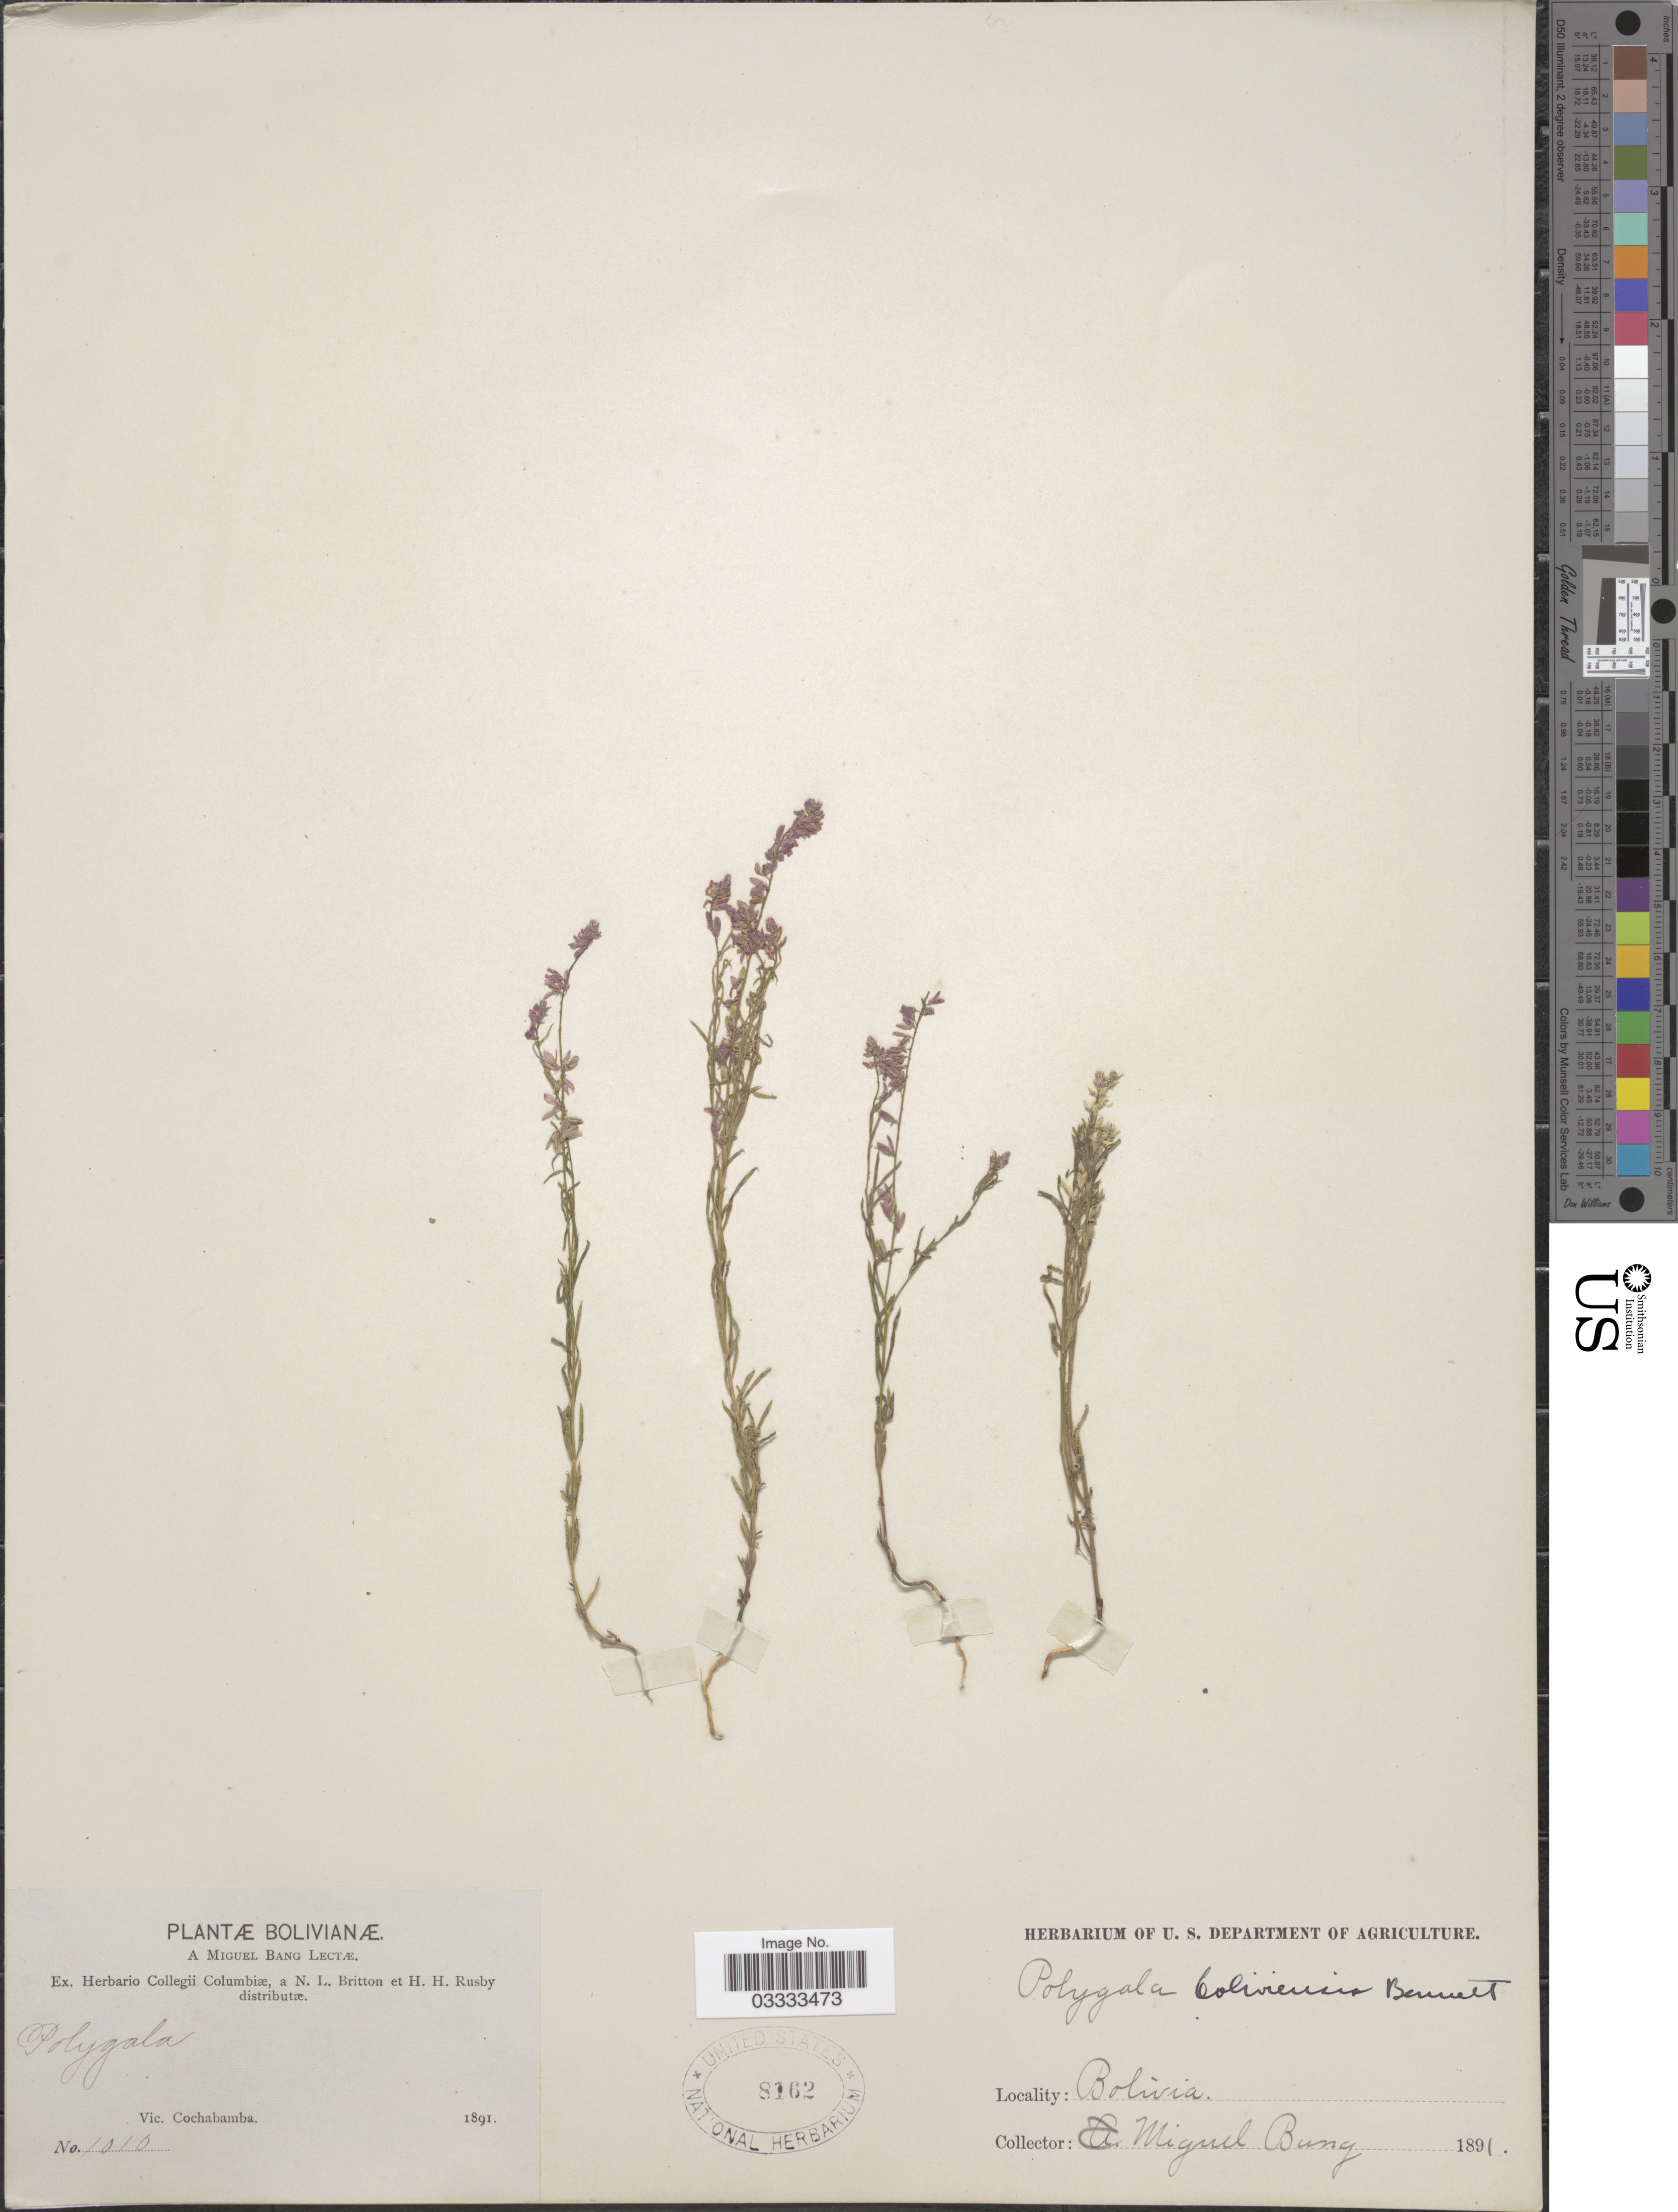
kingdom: Plantae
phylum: Tracheophyta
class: Magnoliopsida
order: Fabales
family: Polygalaceae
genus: Polygala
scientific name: Polygala boliviensis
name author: A.W. Benn.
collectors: M. Bang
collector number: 1010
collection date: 1891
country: Bolivia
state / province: Cochabamba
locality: Vic. Cochabamba.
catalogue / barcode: US 8162